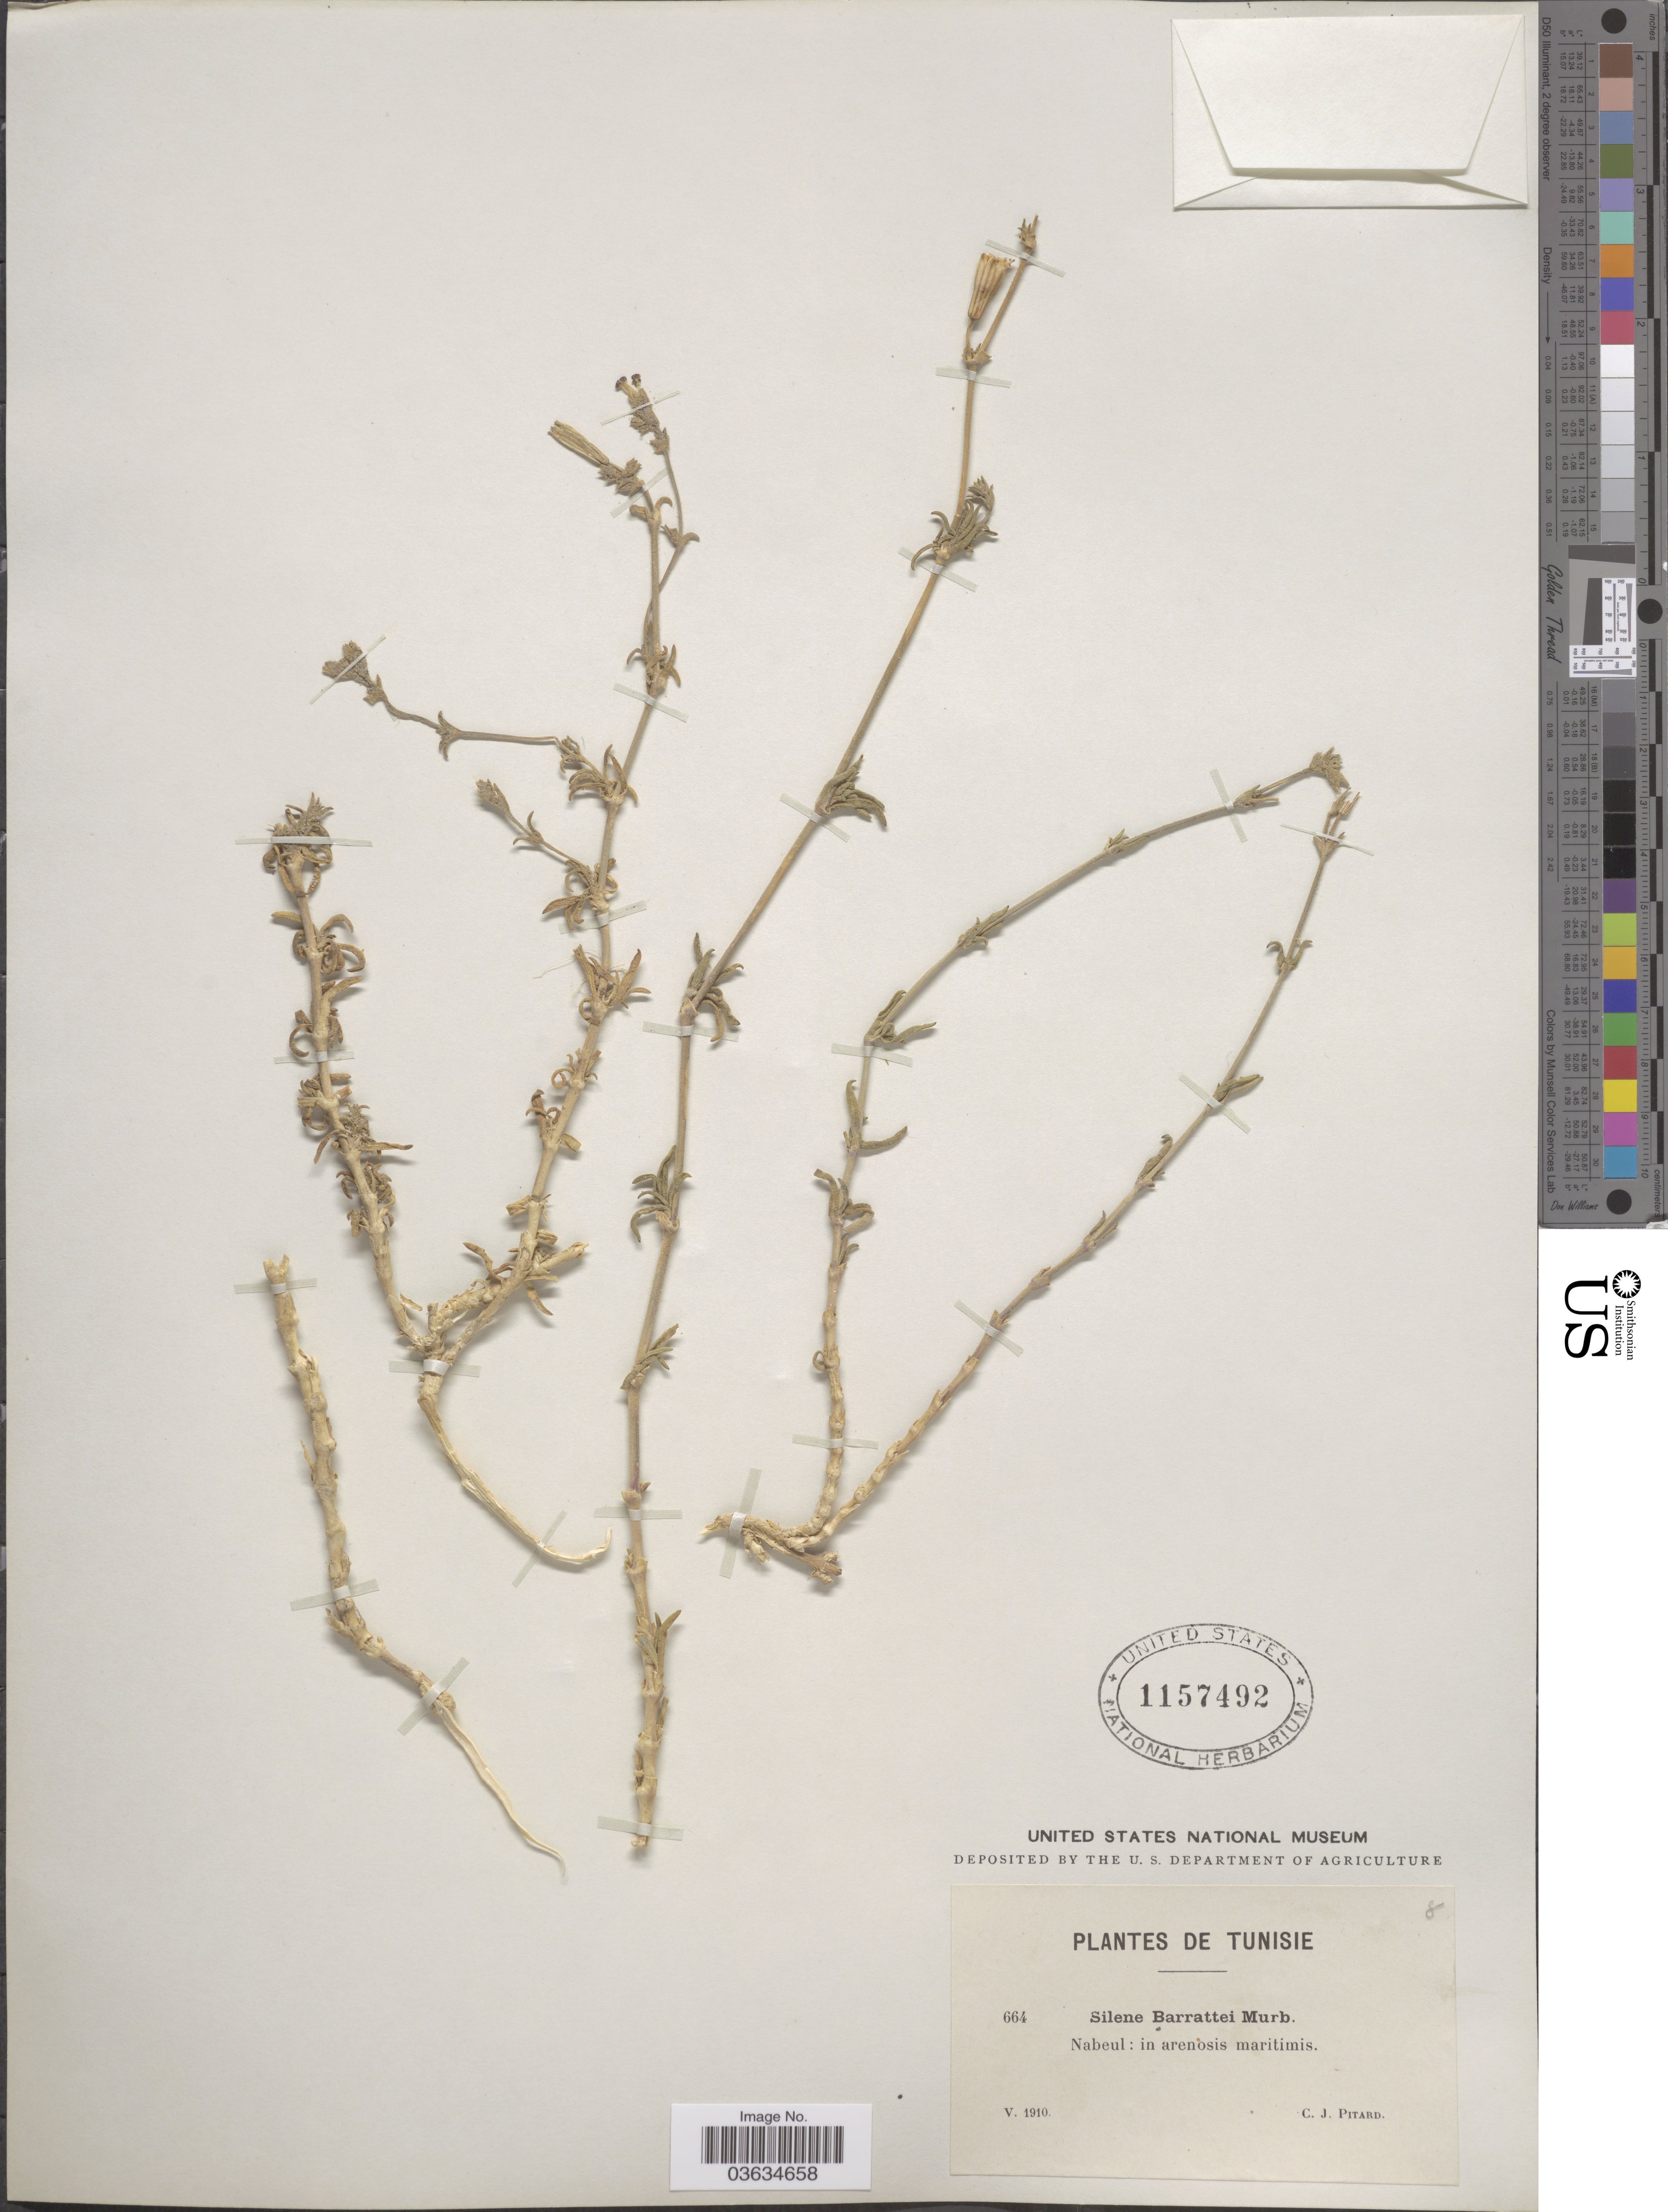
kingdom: Plantae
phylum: Tracheophyta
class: Magnoliopsida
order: Caryophyllales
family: Caryophyllaceae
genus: Silene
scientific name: Silene barrattei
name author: Murb.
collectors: C. Pitard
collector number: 664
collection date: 1910-05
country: Tunisia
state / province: Nabeul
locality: Tunisie. In arenosis maritimis.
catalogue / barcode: US 1157492